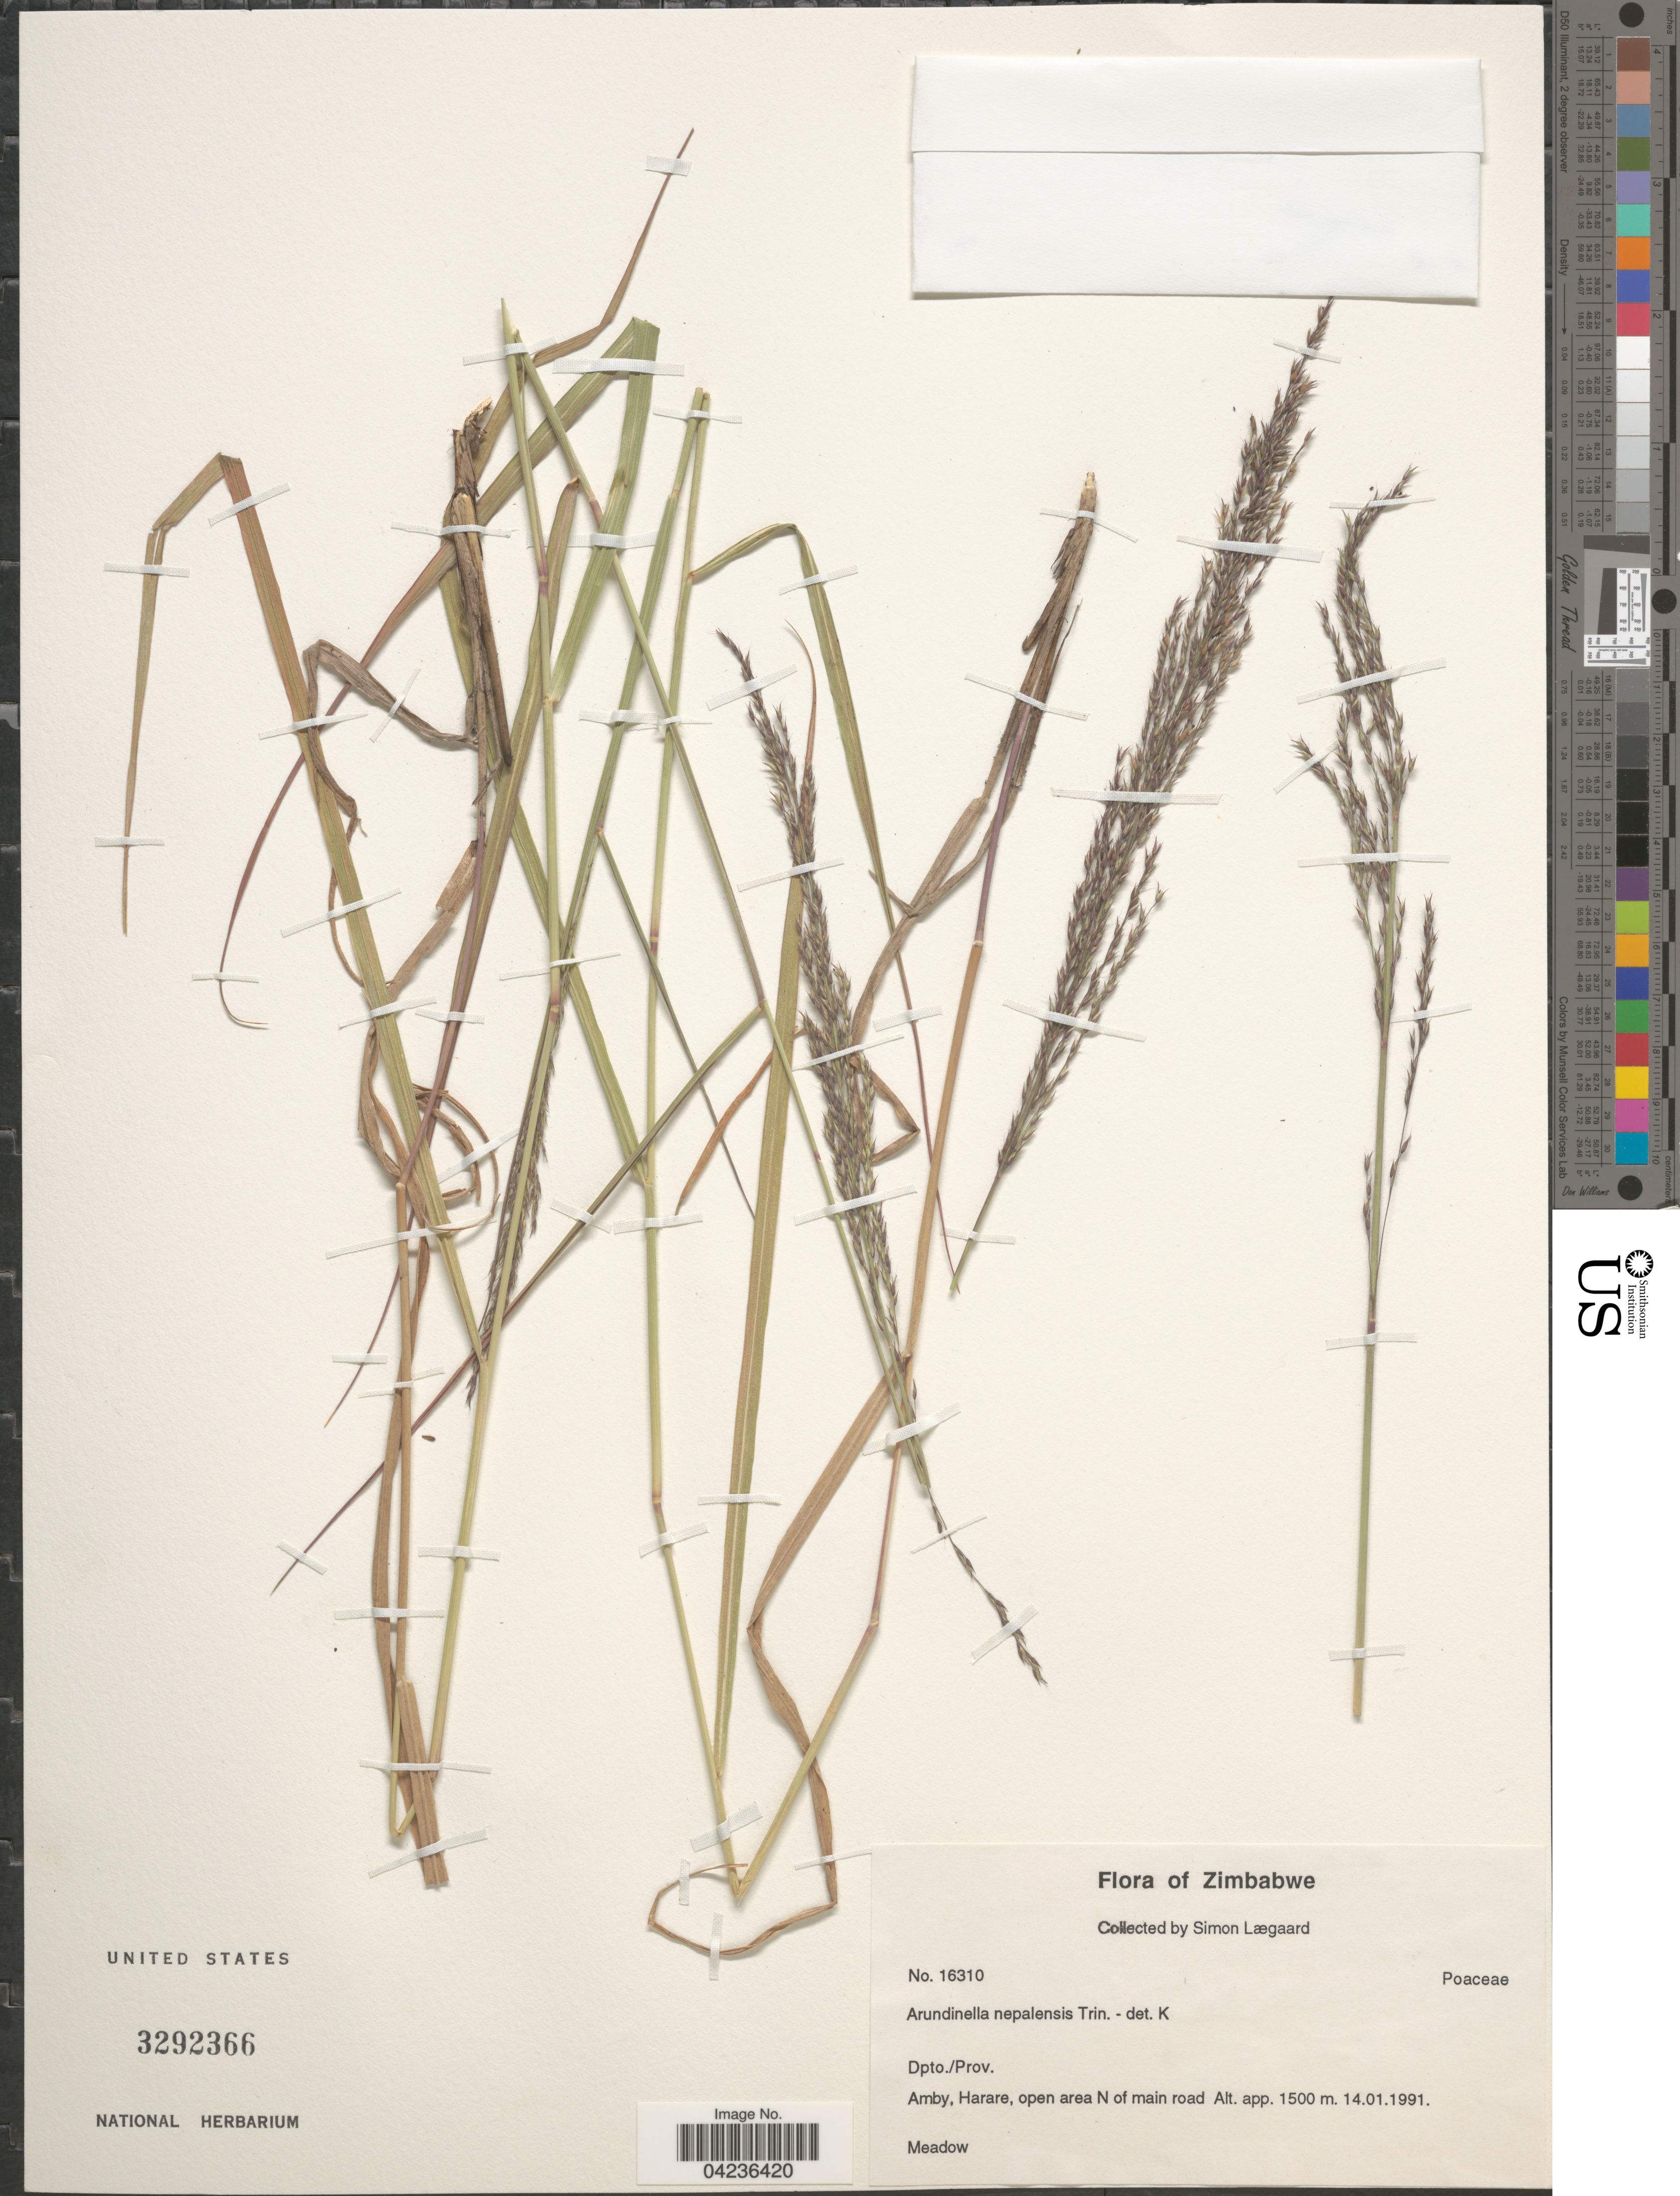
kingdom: Plantae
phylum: Tracheophyta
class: Liliopsida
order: Poales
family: Poaceae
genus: Arundinella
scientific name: Arundinella nepalensis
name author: Trin.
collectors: S. Lægaard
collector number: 16310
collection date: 1991-01-14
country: Zimbabwe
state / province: Harare (city)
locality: Dpto./Prov. Amby, Harare, open area N of main road.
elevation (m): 1500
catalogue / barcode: US 3292366